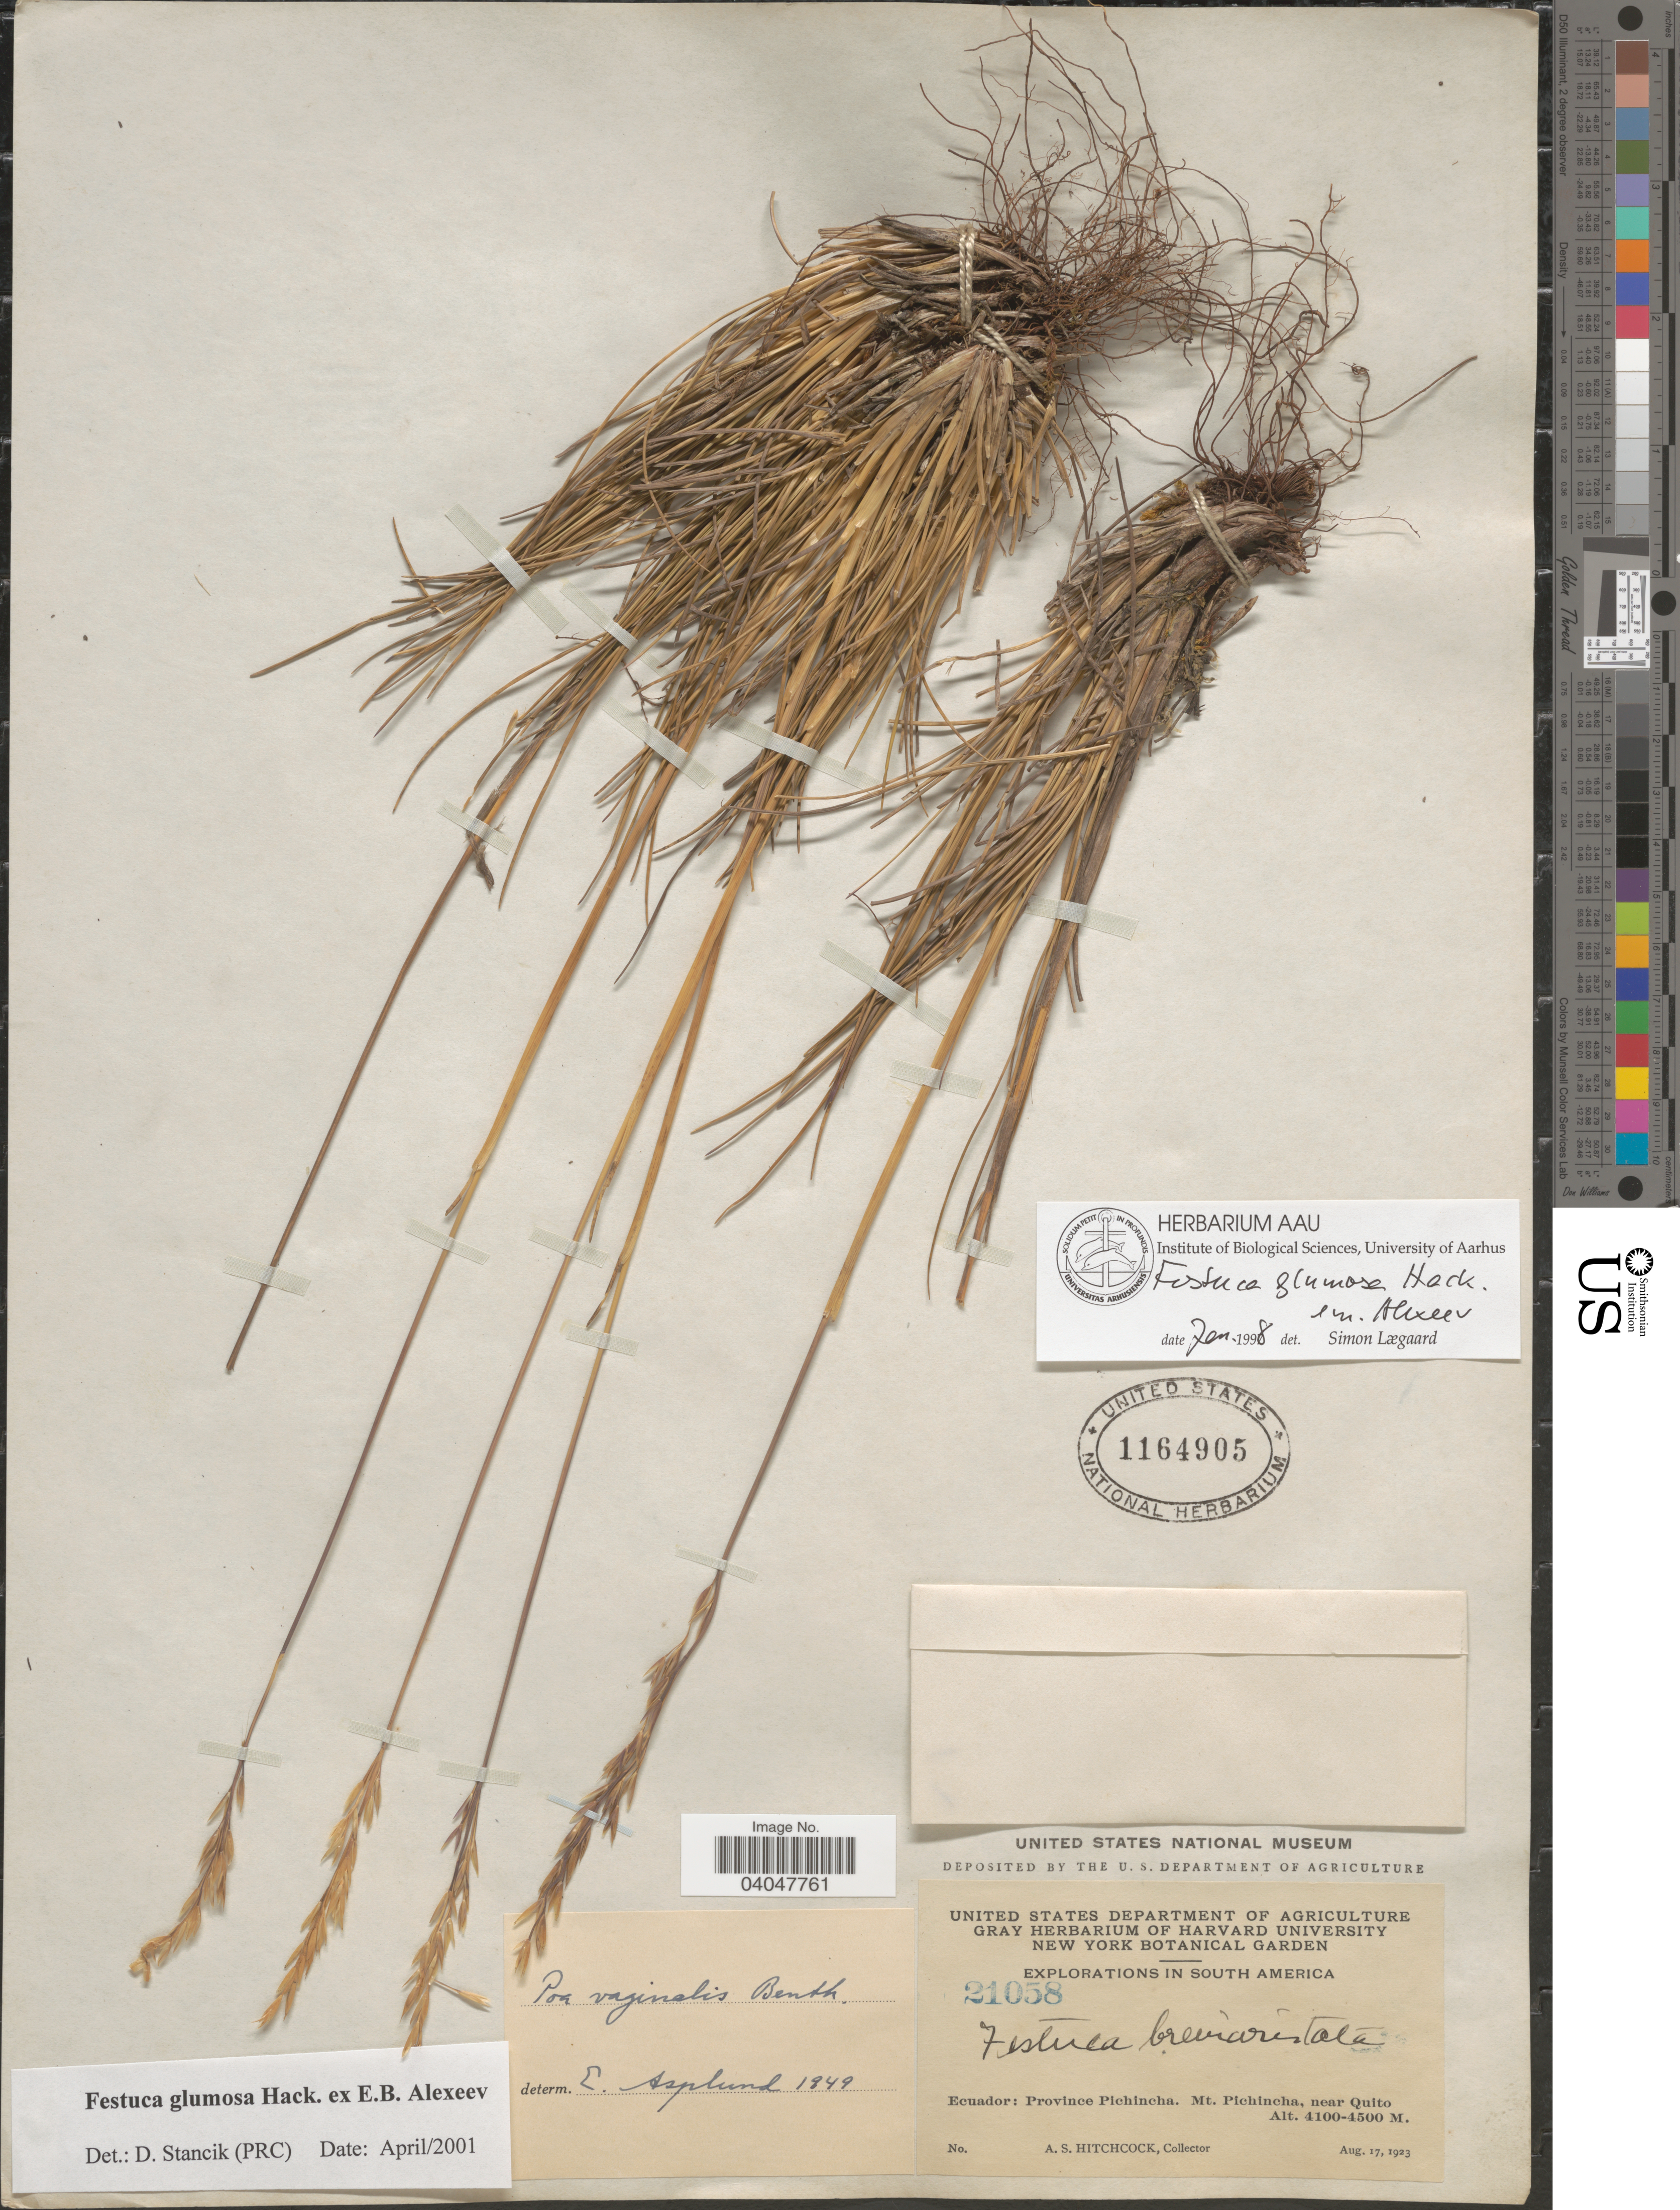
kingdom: Plantae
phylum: Tracheophyta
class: Liliopsida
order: Poales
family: Poaceae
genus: Festuca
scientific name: Festuca glumosa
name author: Hack. ex E.B. Alexeev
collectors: A. S. Hitchcock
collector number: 21058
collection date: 1923-08-17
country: Ecuador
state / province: Pichincha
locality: Mt. Pichincha, near Quito.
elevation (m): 4100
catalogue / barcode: US 1164905